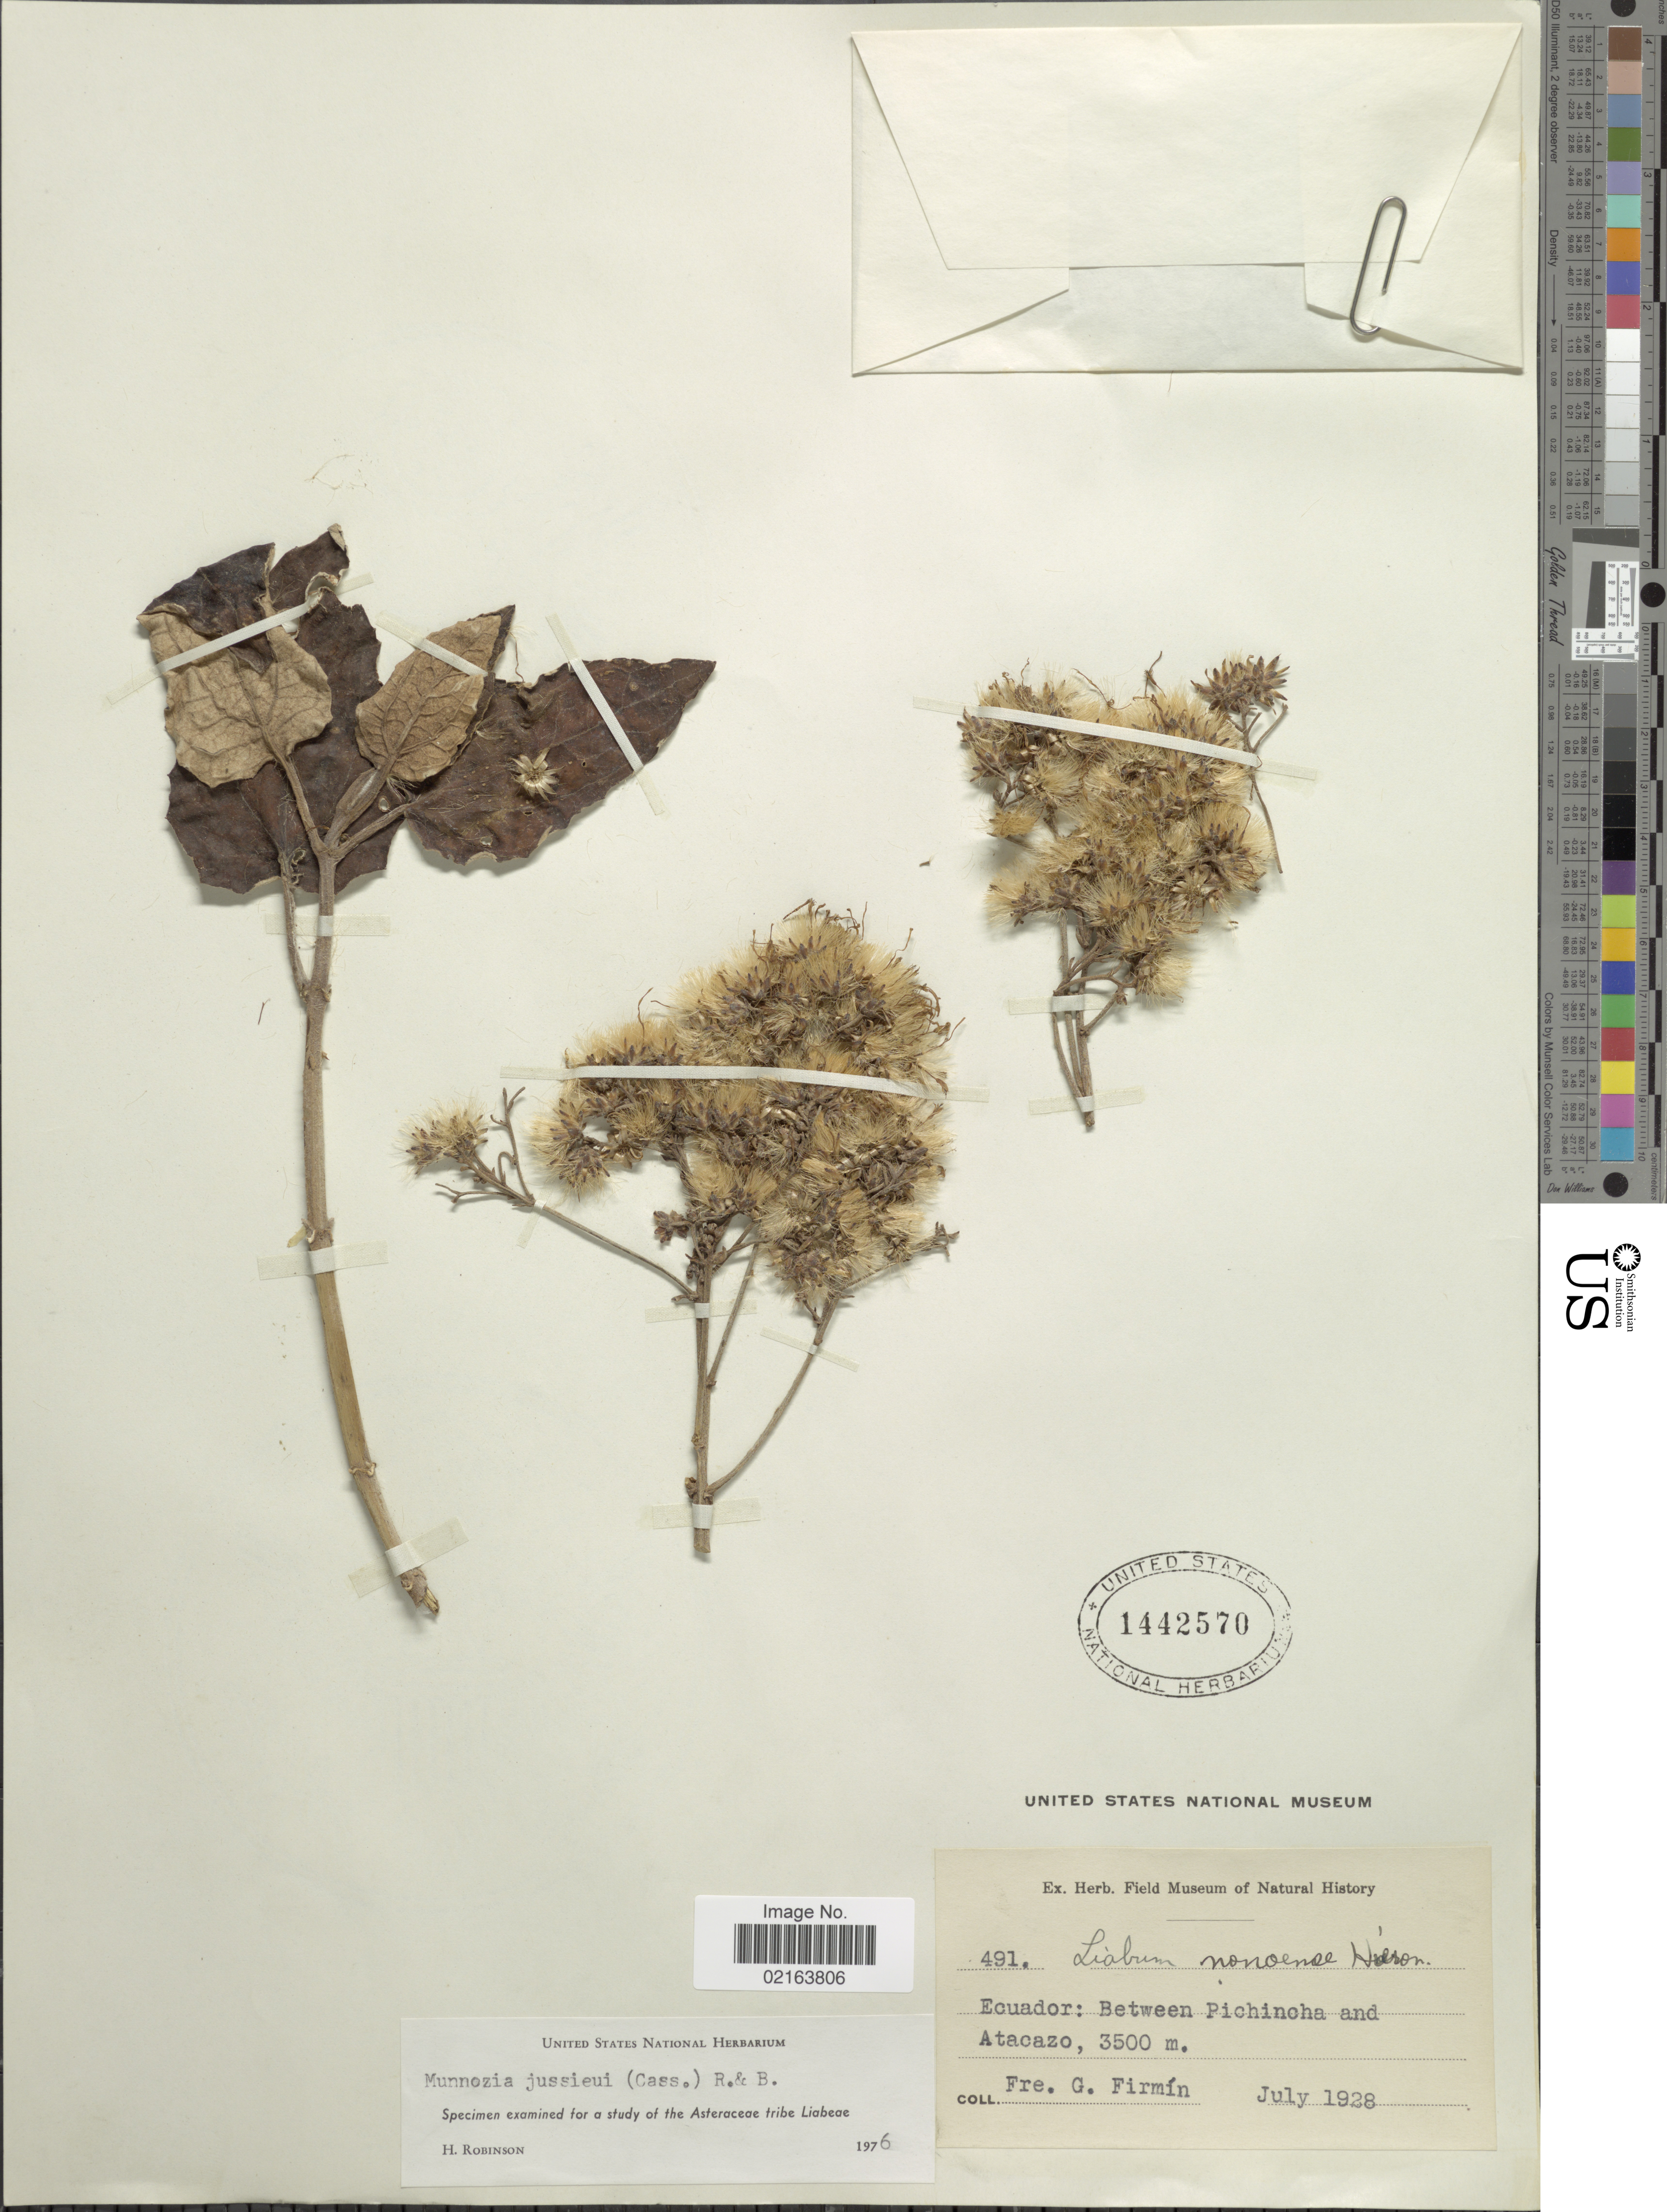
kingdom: Plantae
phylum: Tracheophyta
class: Magnoliopsida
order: Asterales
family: Asteraceae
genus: Munnozia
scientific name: Munnozia jussieui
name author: (Cass.) H. Rob. & Brettell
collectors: F. Firmin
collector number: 491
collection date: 1928-07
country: Ecuador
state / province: Pichincha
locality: Ecuador: Between Pichincha and Atacazo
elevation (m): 3500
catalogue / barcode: US 1442570